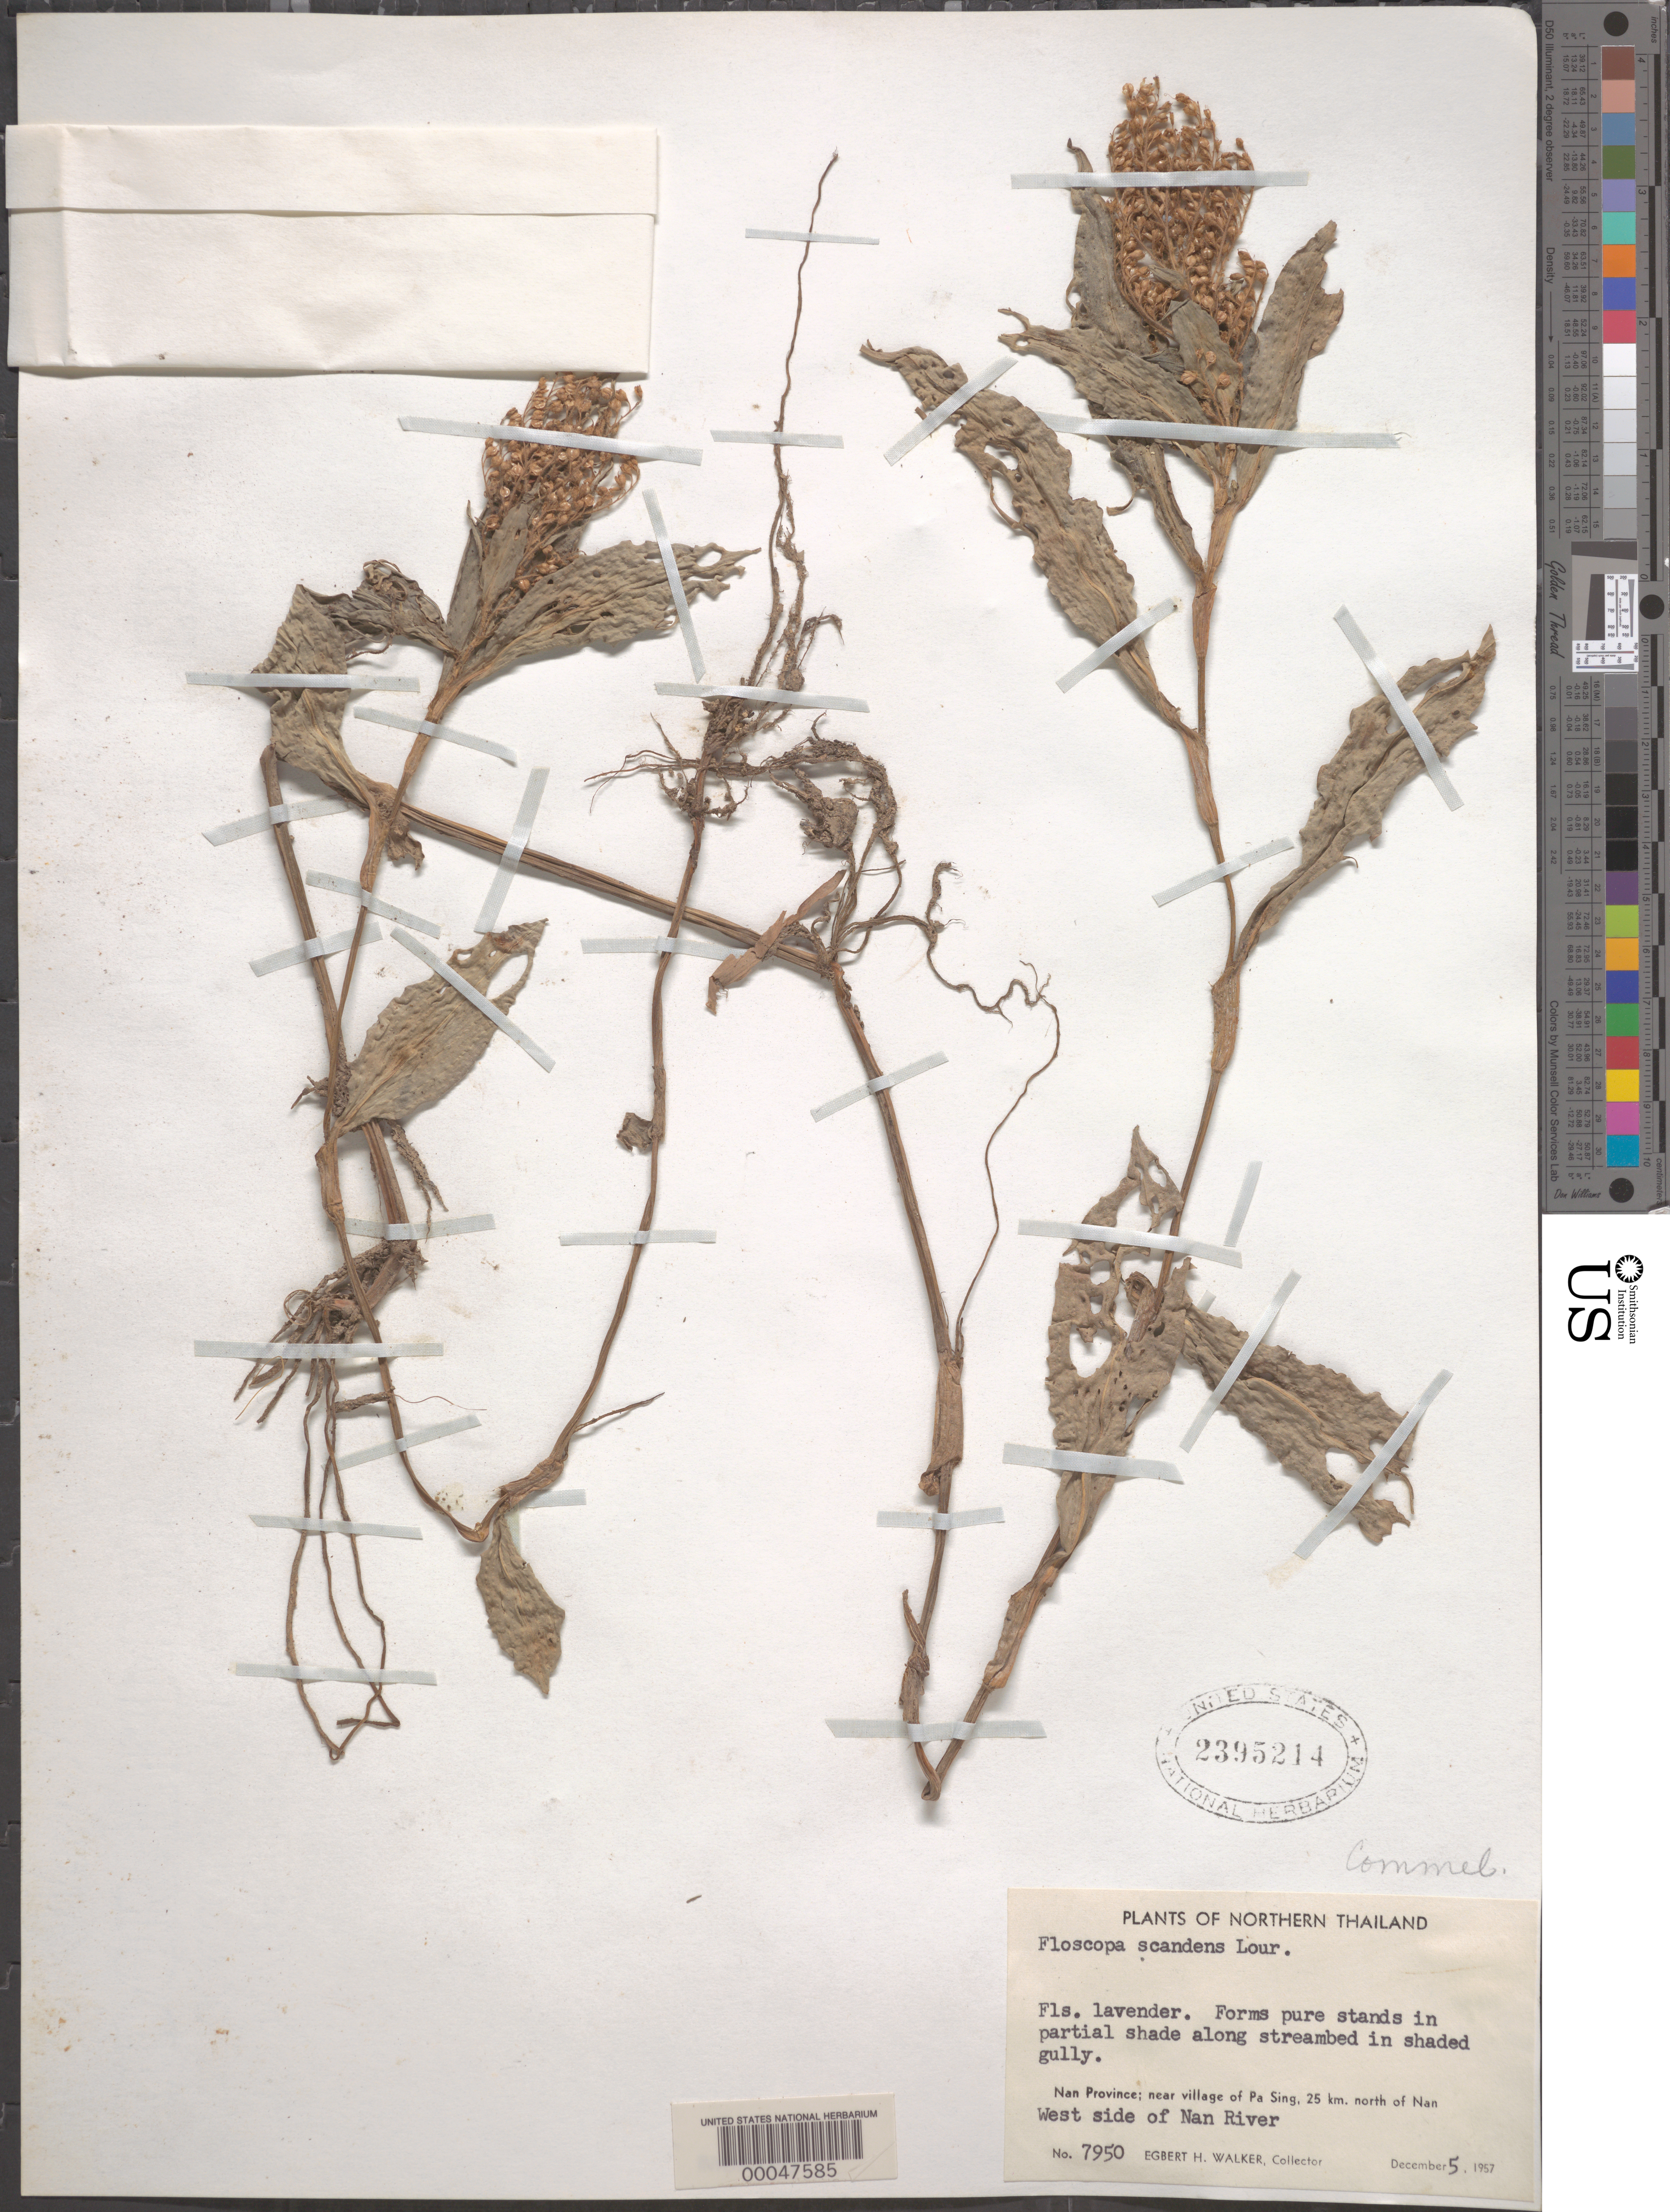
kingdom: Plantae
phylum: Tracheophyta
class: Liliopsida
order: Commelinales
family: Commelinaceae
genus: Floscopa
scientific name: Floscopa scandens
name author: Lour.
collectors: E. H. Walker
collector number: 7950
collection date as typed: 05 Dec 1957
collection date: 1957-12-05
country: Thailand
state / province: Nan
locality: Pa sing, n of nan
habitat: Shaded streambed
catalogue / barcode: US 2395214